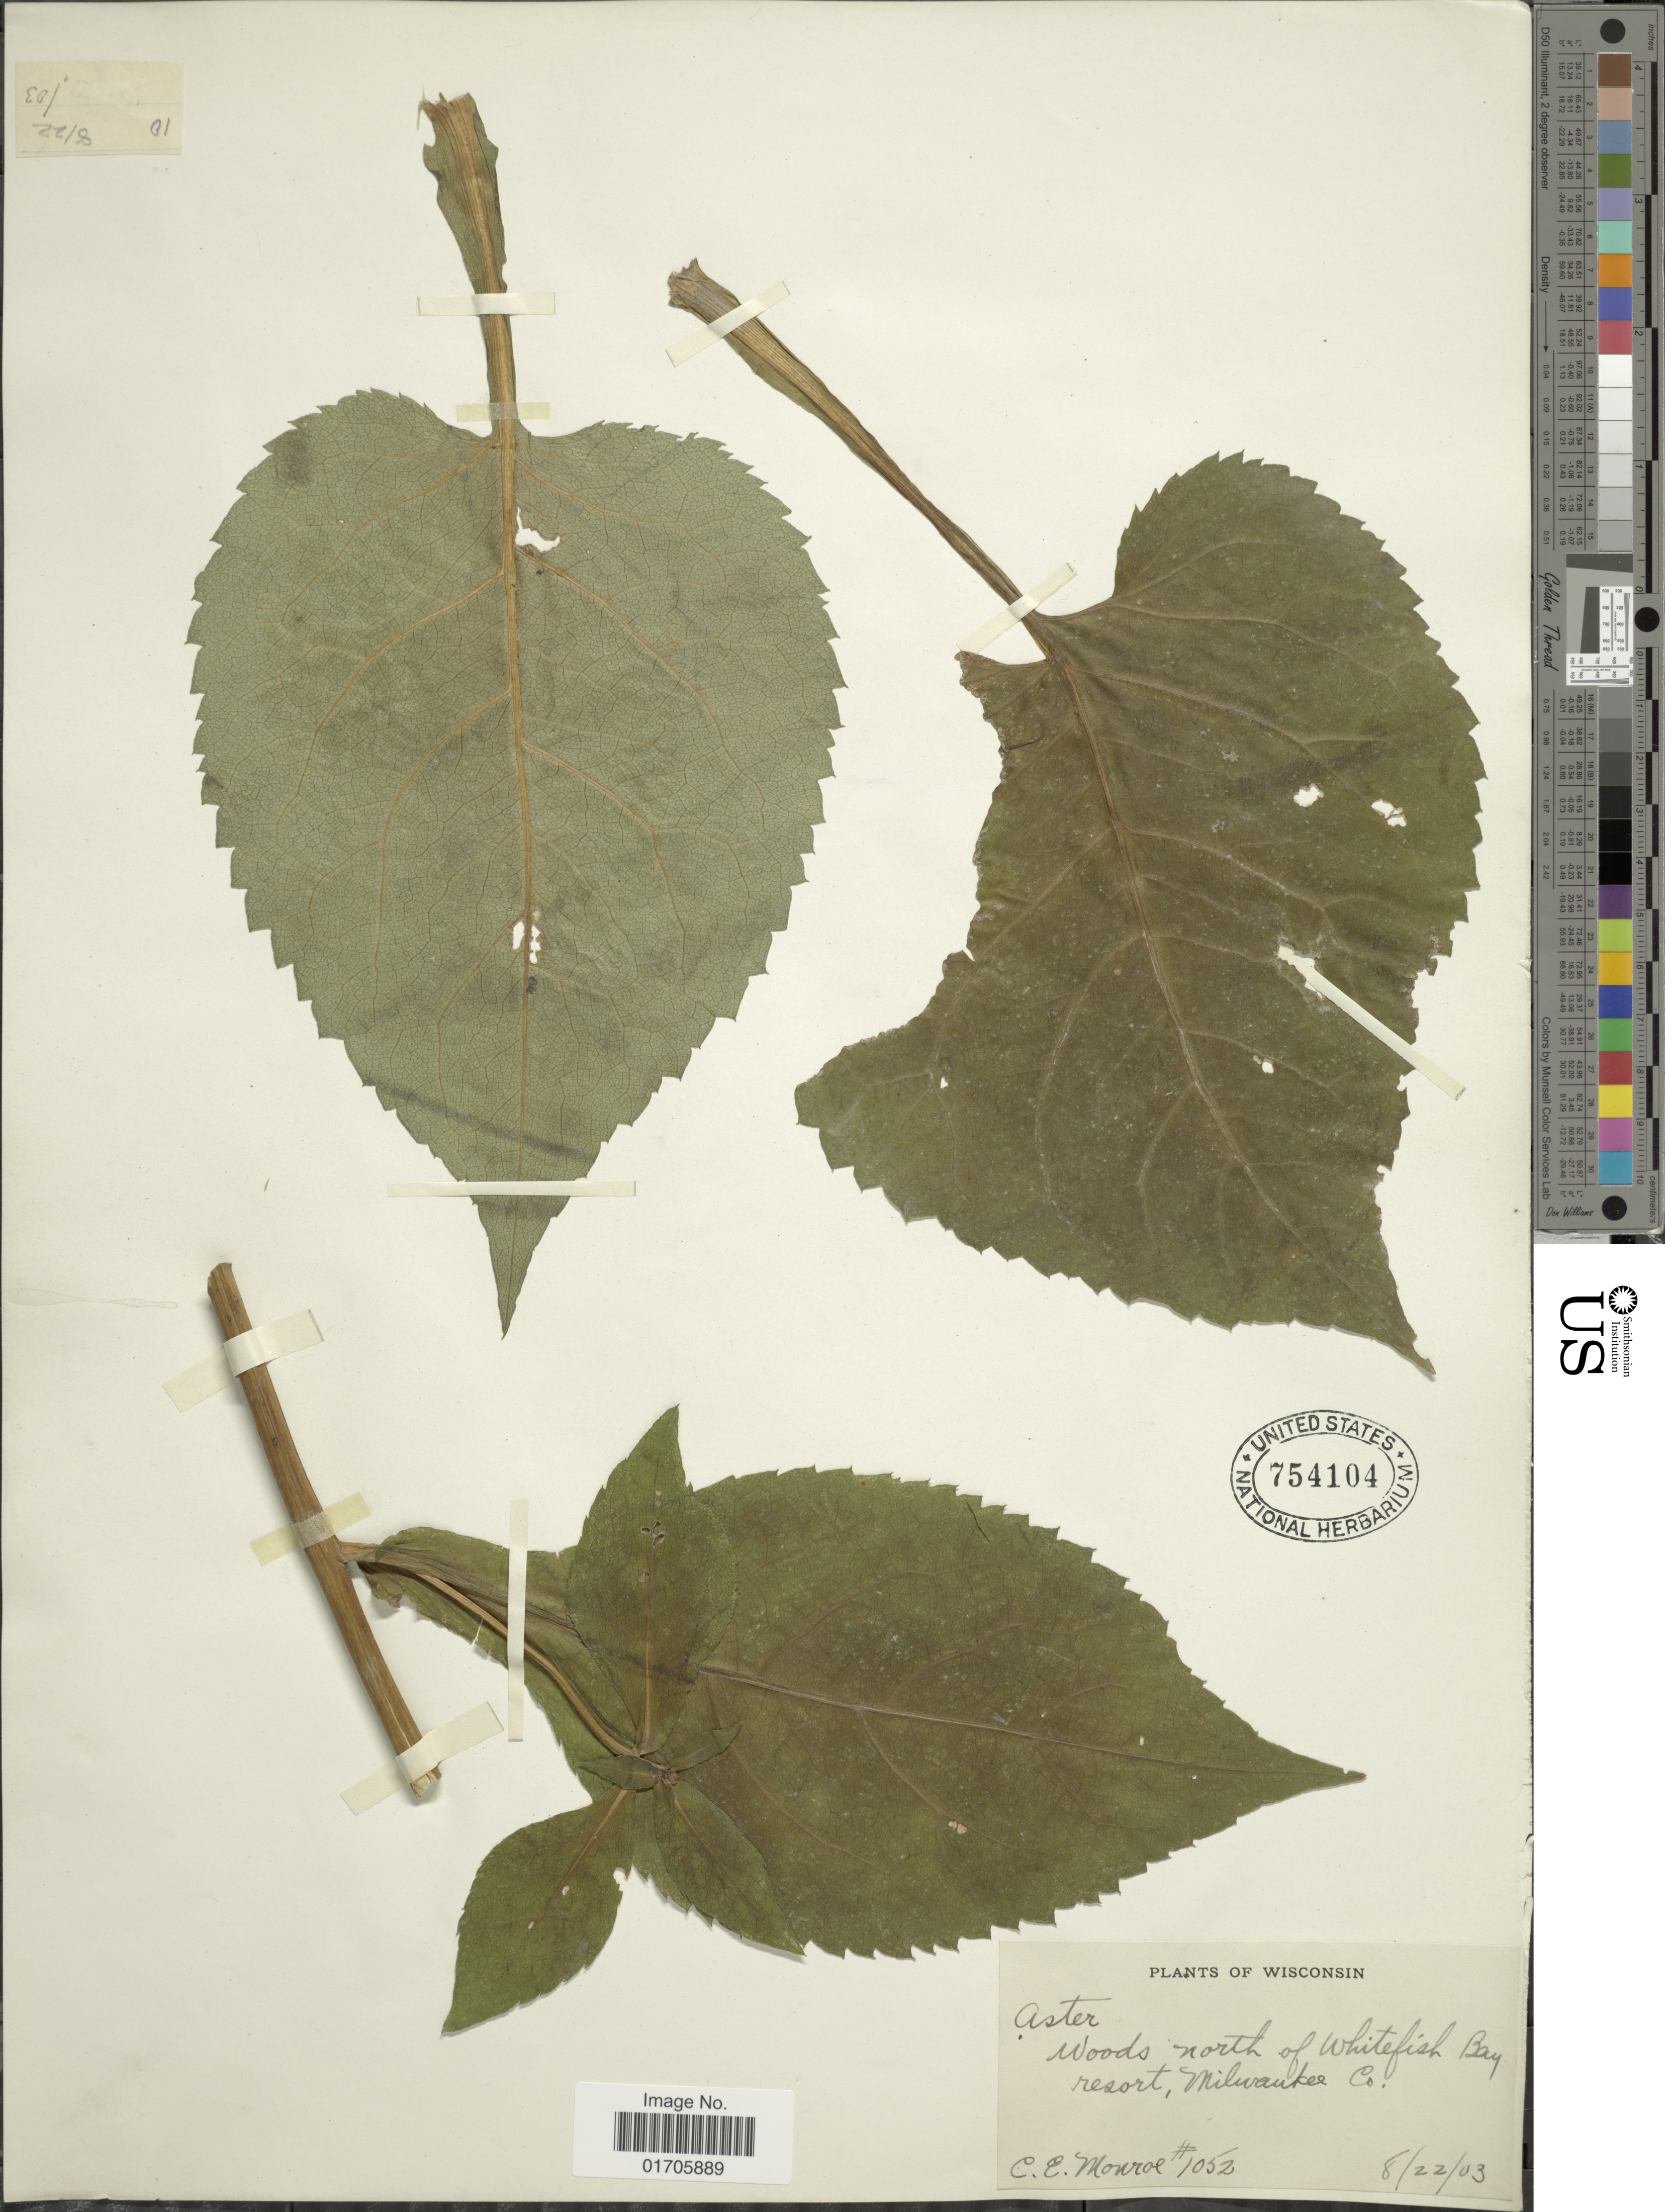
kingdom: Plantae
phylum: Tracheophyta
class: Magnoliopsida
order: Asterales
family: Asteraceae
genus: Eurybia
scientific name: Eurybia macrophylla var. pinguifolia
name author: (E.S. Burgess) G. Wilh. & Rericha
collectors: C. Monroe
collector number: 1052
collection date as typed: Transcribed d/m/y: 22/8/3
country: United States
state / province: Wisconsin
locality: Wisconsin. Woods north of Whitefish Bay resort, Milwaukee Co.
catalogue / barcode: US 754104